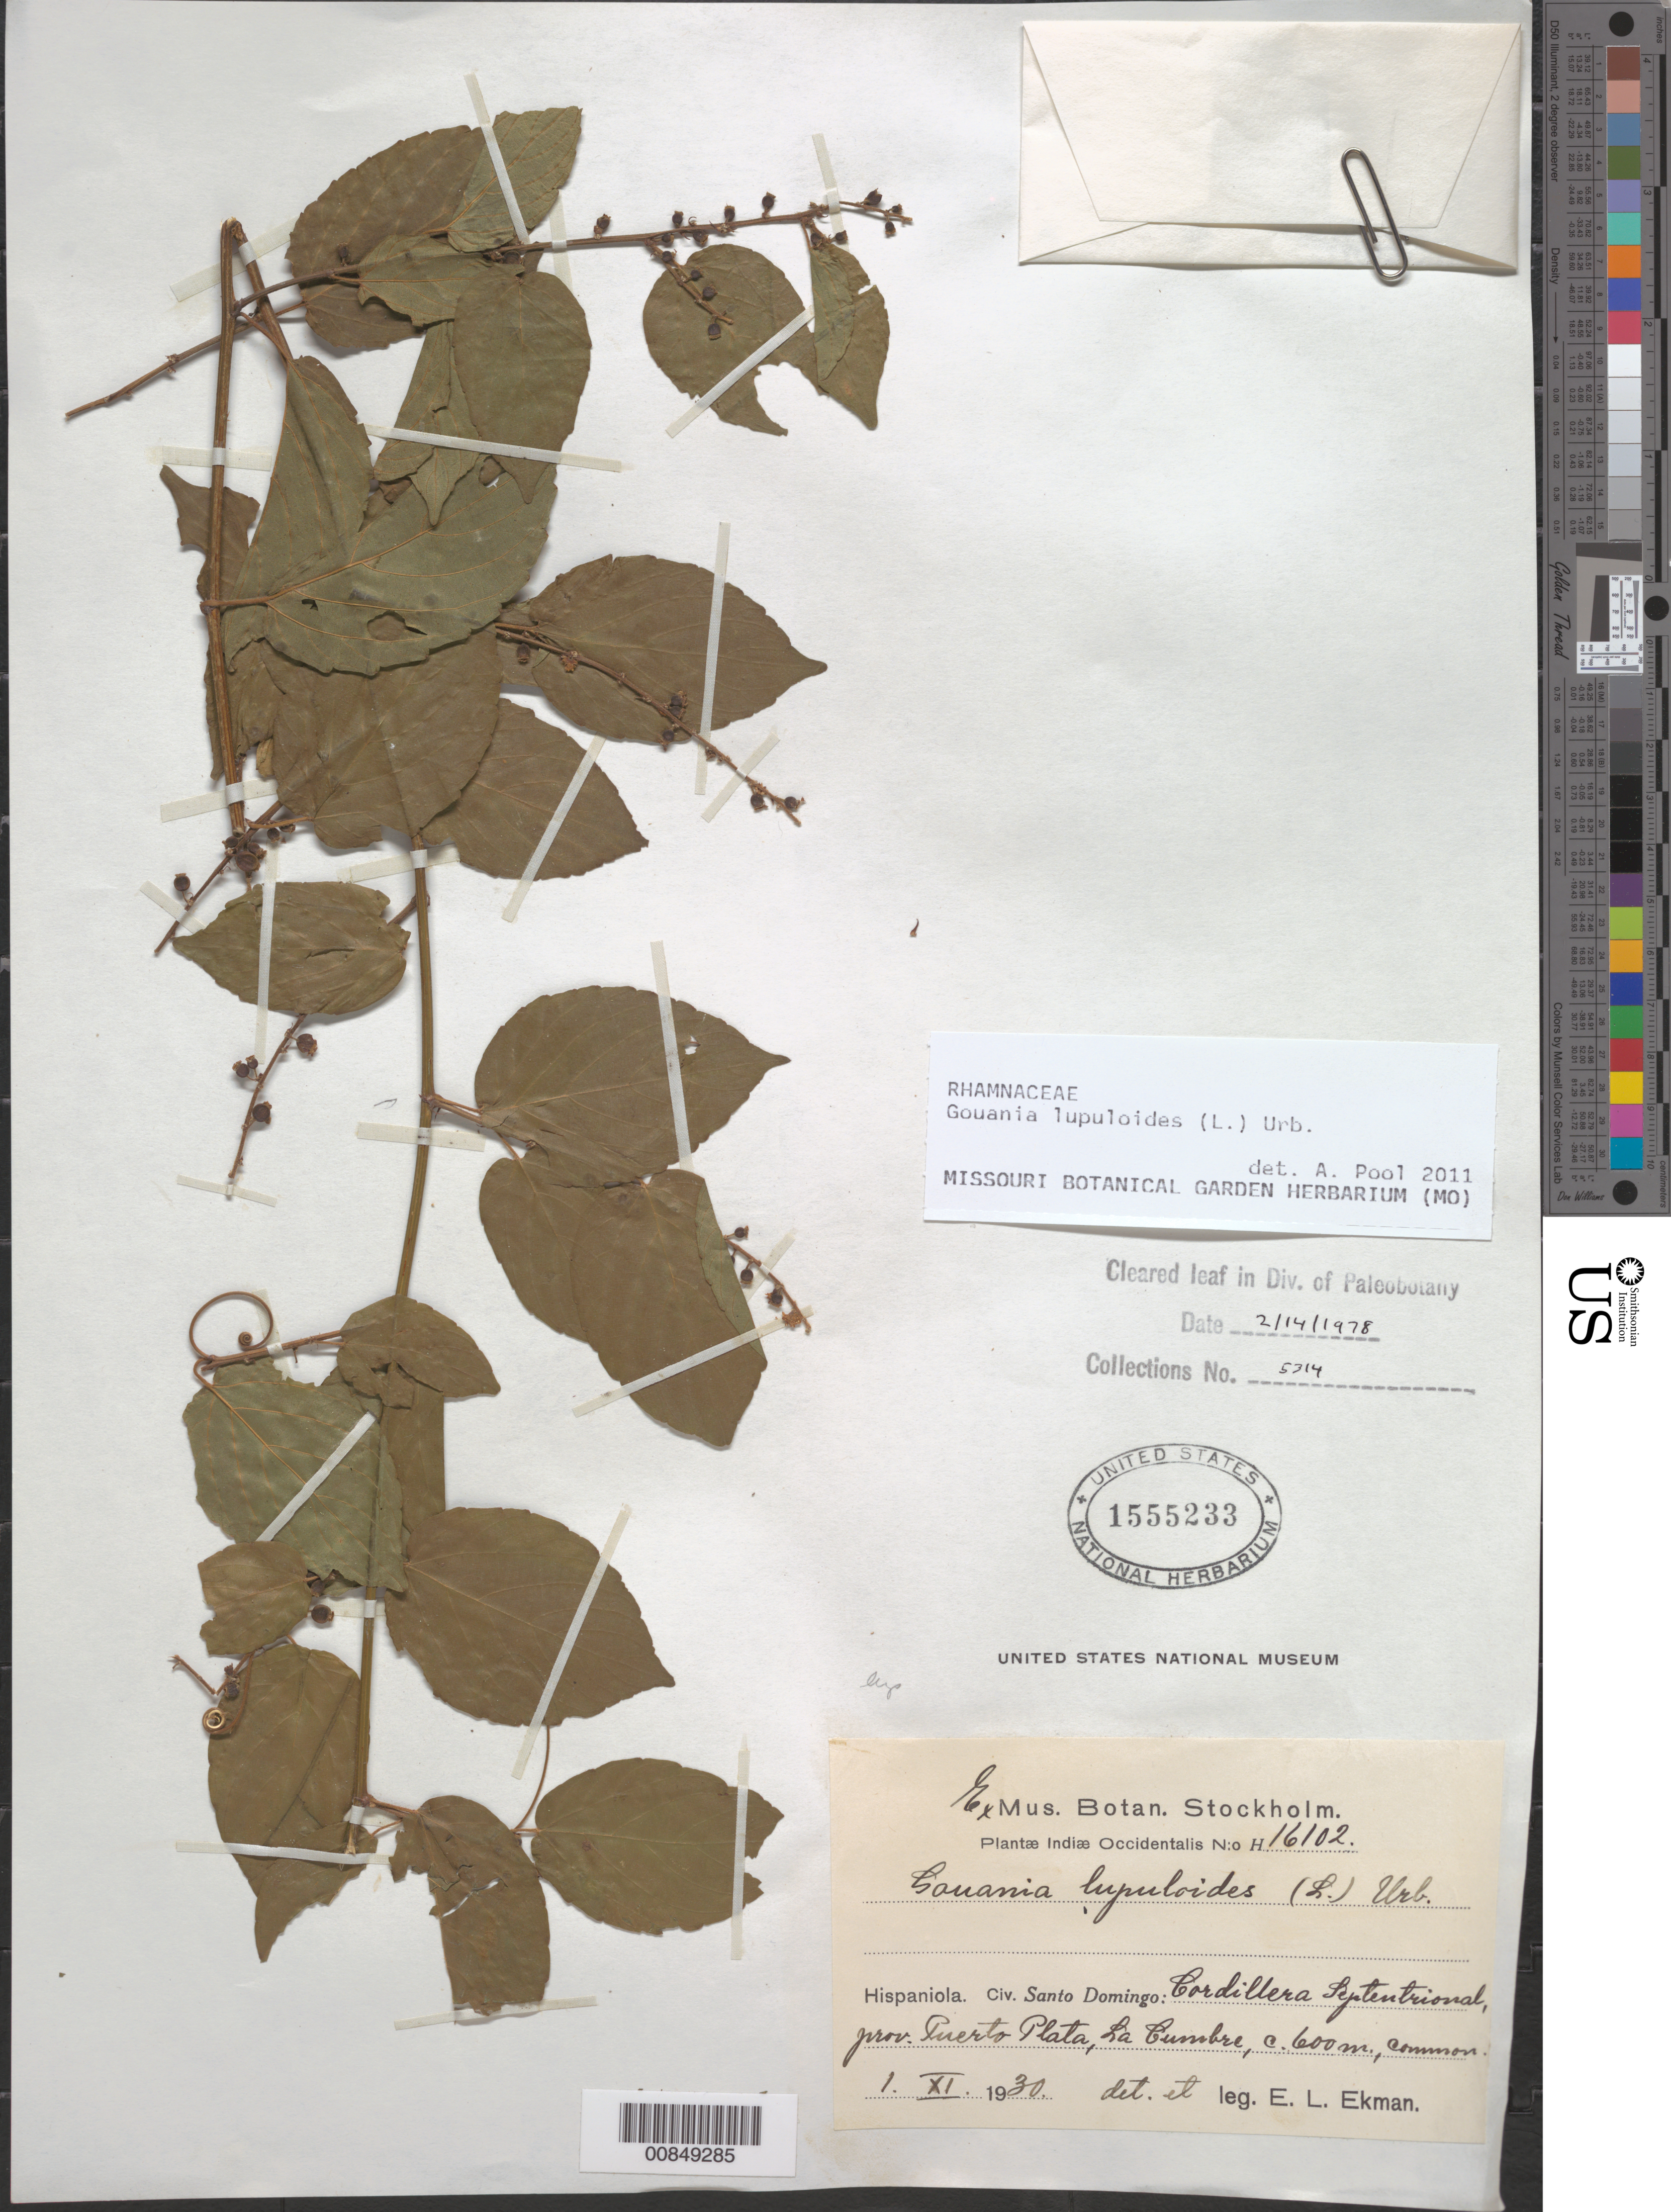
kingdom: Plantae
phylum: Tracheophyta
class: Magnoliopsida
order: Rosales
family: Rhamnaceae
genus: Gouania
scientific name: Gouania lupuloides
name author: (L.) Urb.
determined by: Pool, A., (MO), Missouri Botanical Garden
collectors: E. L. Ekman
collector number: H 16102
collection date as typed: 01 Nov 1930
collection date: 1930-11-01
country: Dominican Republic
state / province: Puerto Plata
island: Hispaniola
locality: Cordillera Septentrional, La Cuimbre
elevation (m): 600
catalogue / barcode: US 1555233